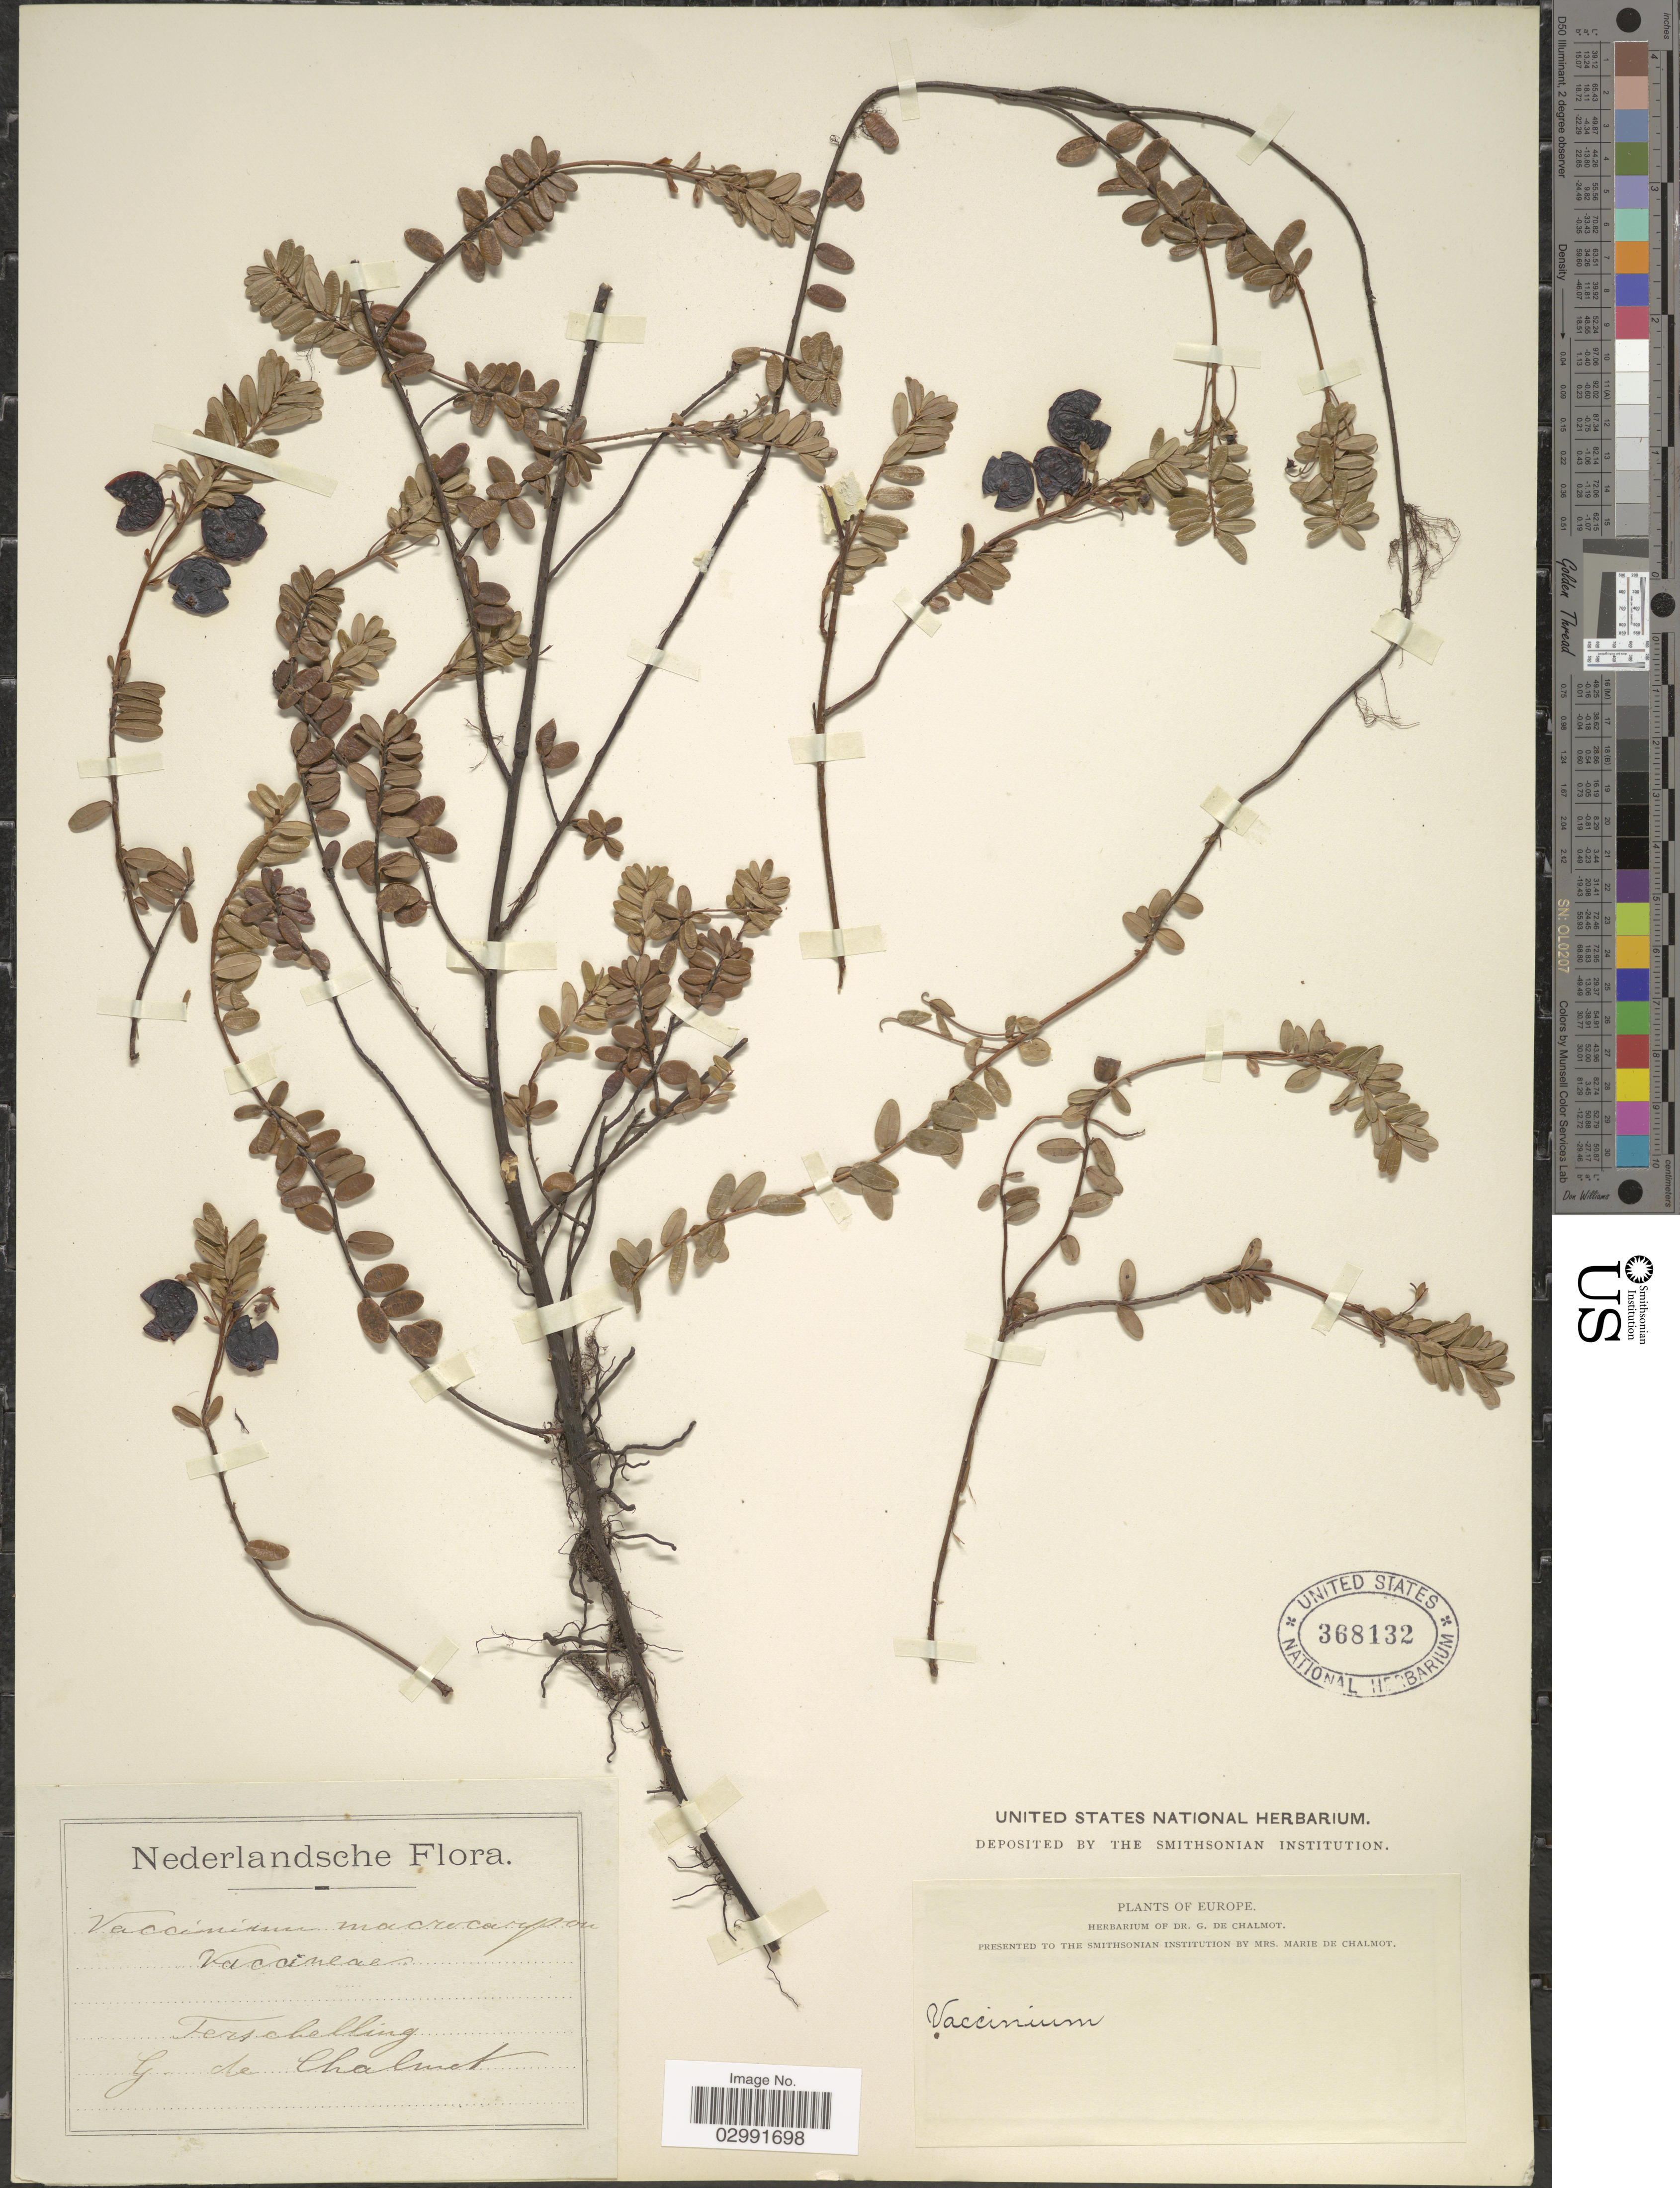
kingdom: Plantae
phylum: Tracheophyta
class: Magnoliopsida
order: Ericales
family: Ericaceae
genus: Vaccinium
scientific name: Vaccinium macrocarpon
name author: Aiton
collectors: G. de Chalmot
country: Netherlands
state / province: Friesland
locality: Terschelling.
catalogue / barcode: US 368132